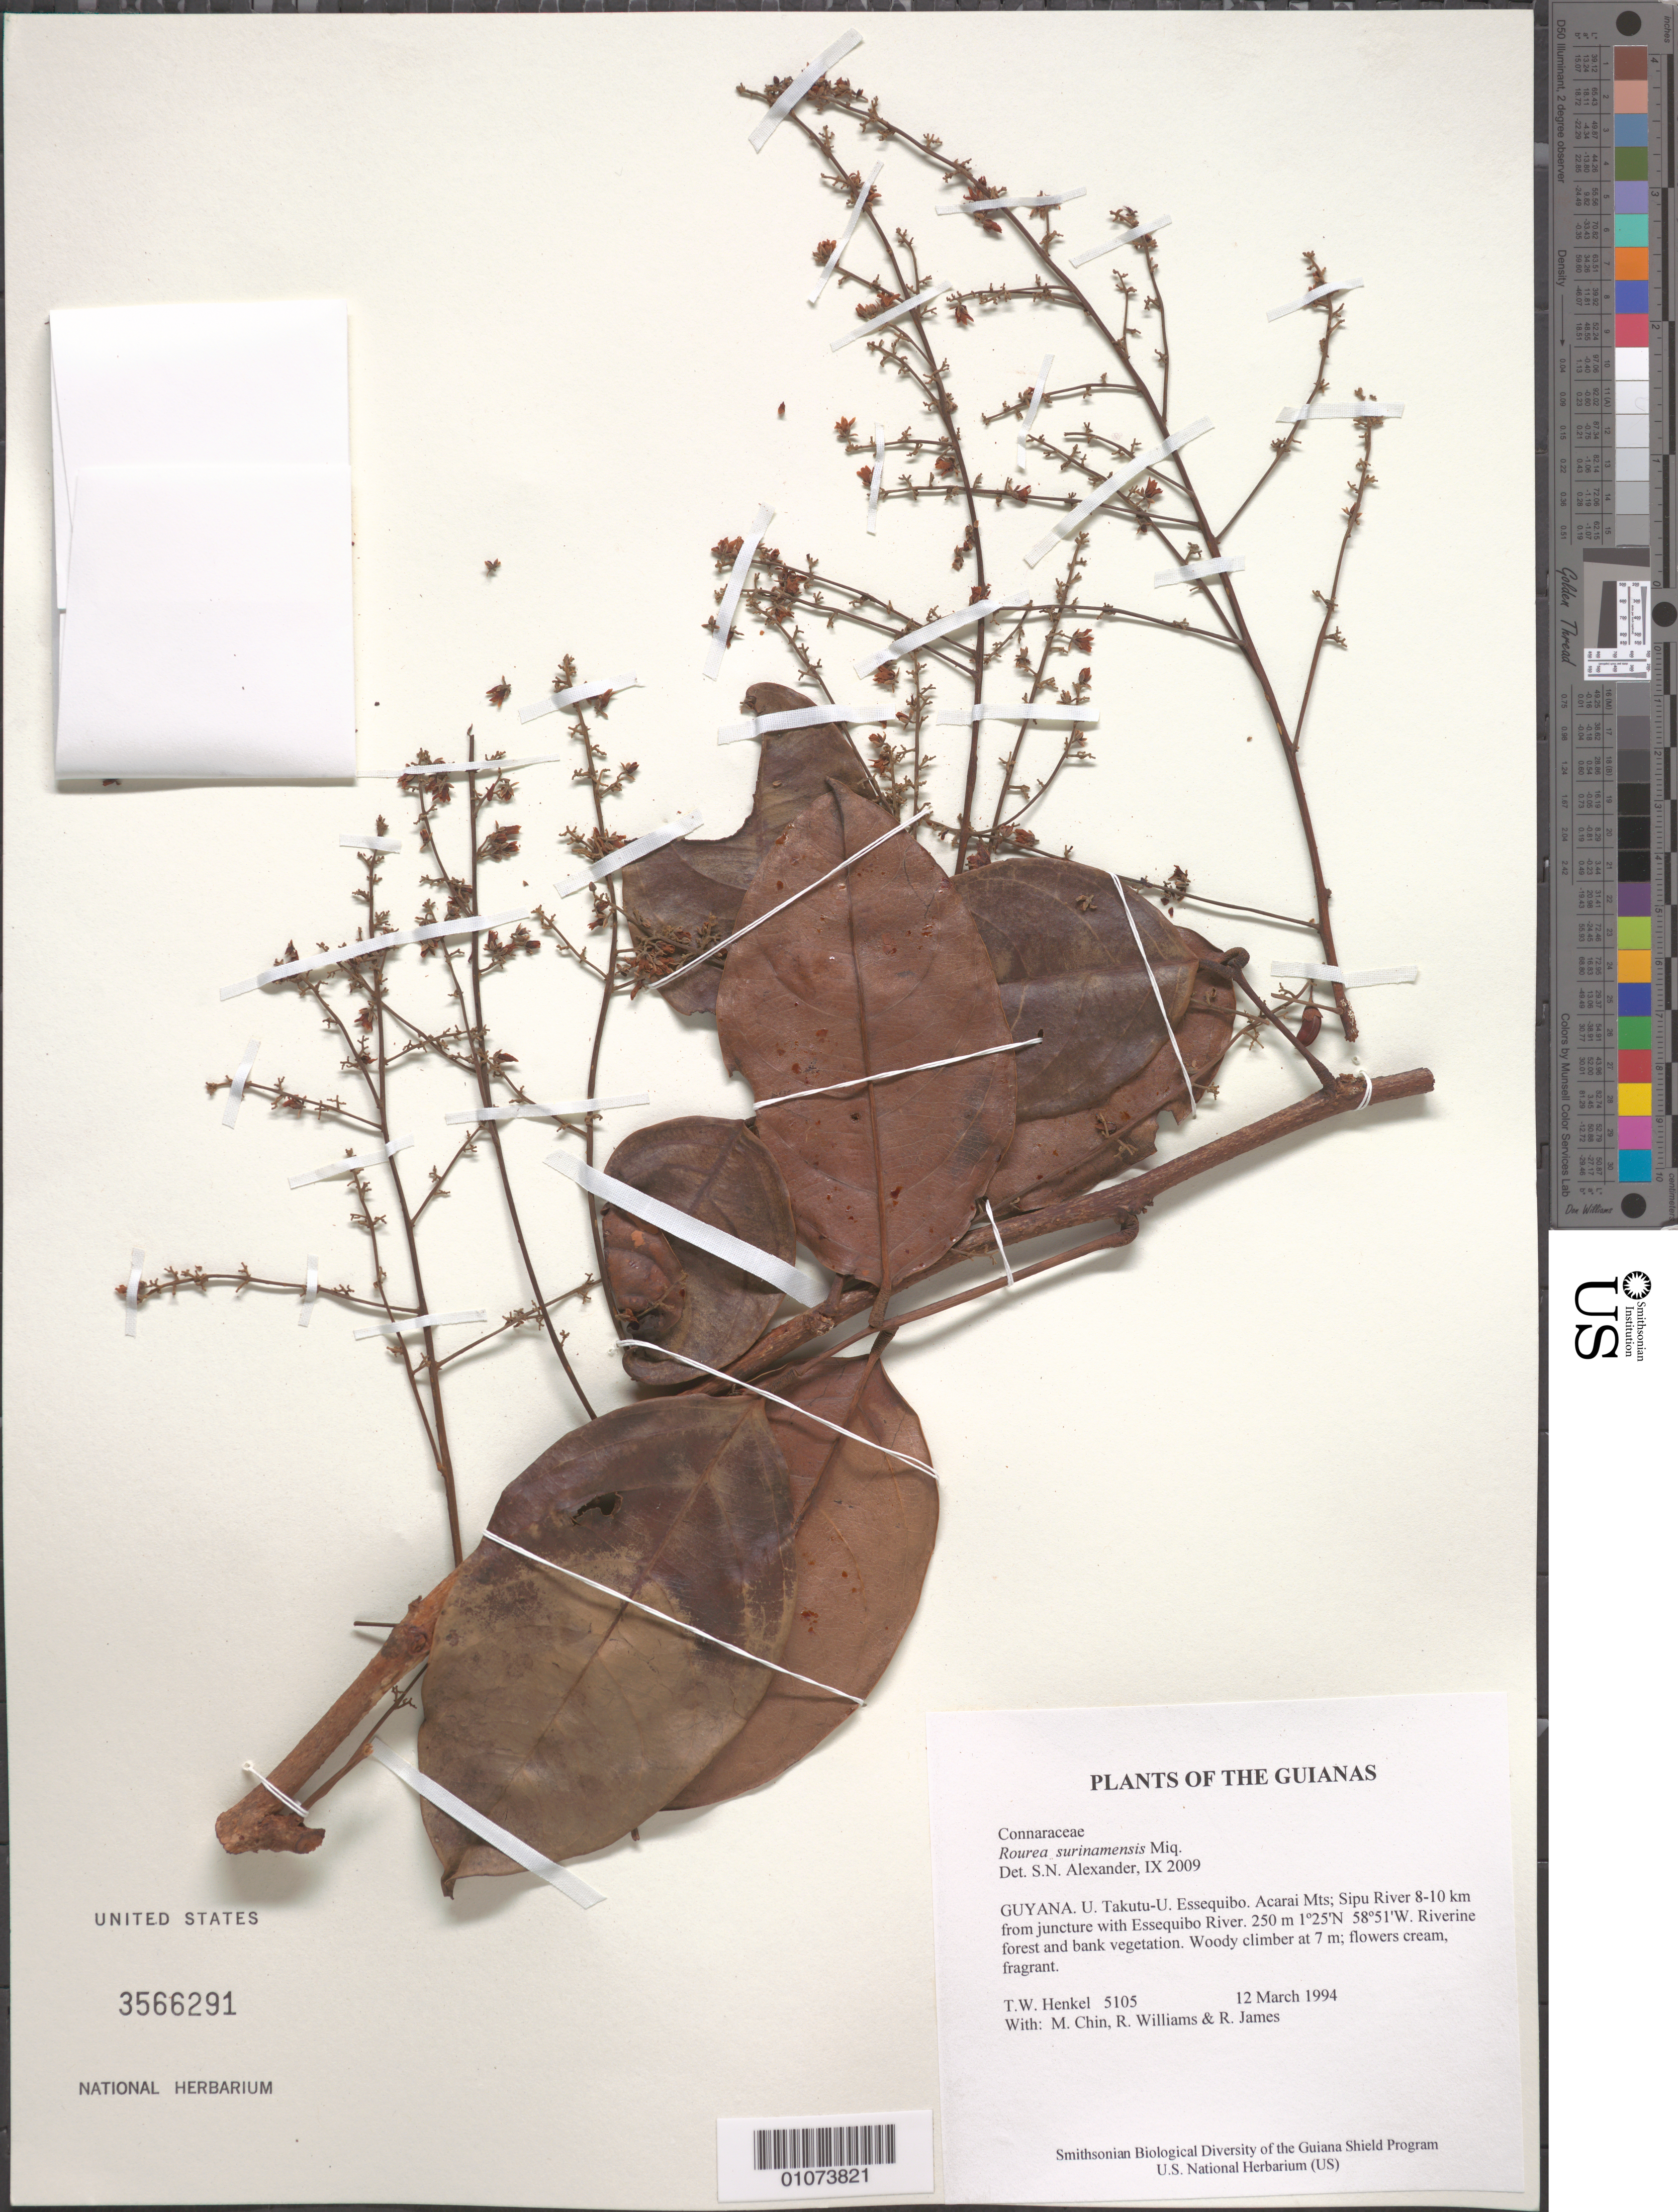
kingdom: Plantae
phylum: Tracheophyta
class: Magnoliopsida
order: Oxalidales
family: Connaraceae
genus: Rourea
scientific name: Rourea surinamensis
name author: Miq.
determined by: Alexander, S. N.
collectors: T. Henkel, M. Chin, R. Williams & R. James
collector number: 5105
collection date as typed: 12 March 1994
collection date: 1994-03-12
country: Guyana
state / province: U. Takutu-U. Essequibo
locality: Acarai Mts; Sipu River 8-10 km from juncture with Essequibo River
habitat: Riverine forest and bank vegetation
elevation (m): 250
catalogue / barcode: US 3566291